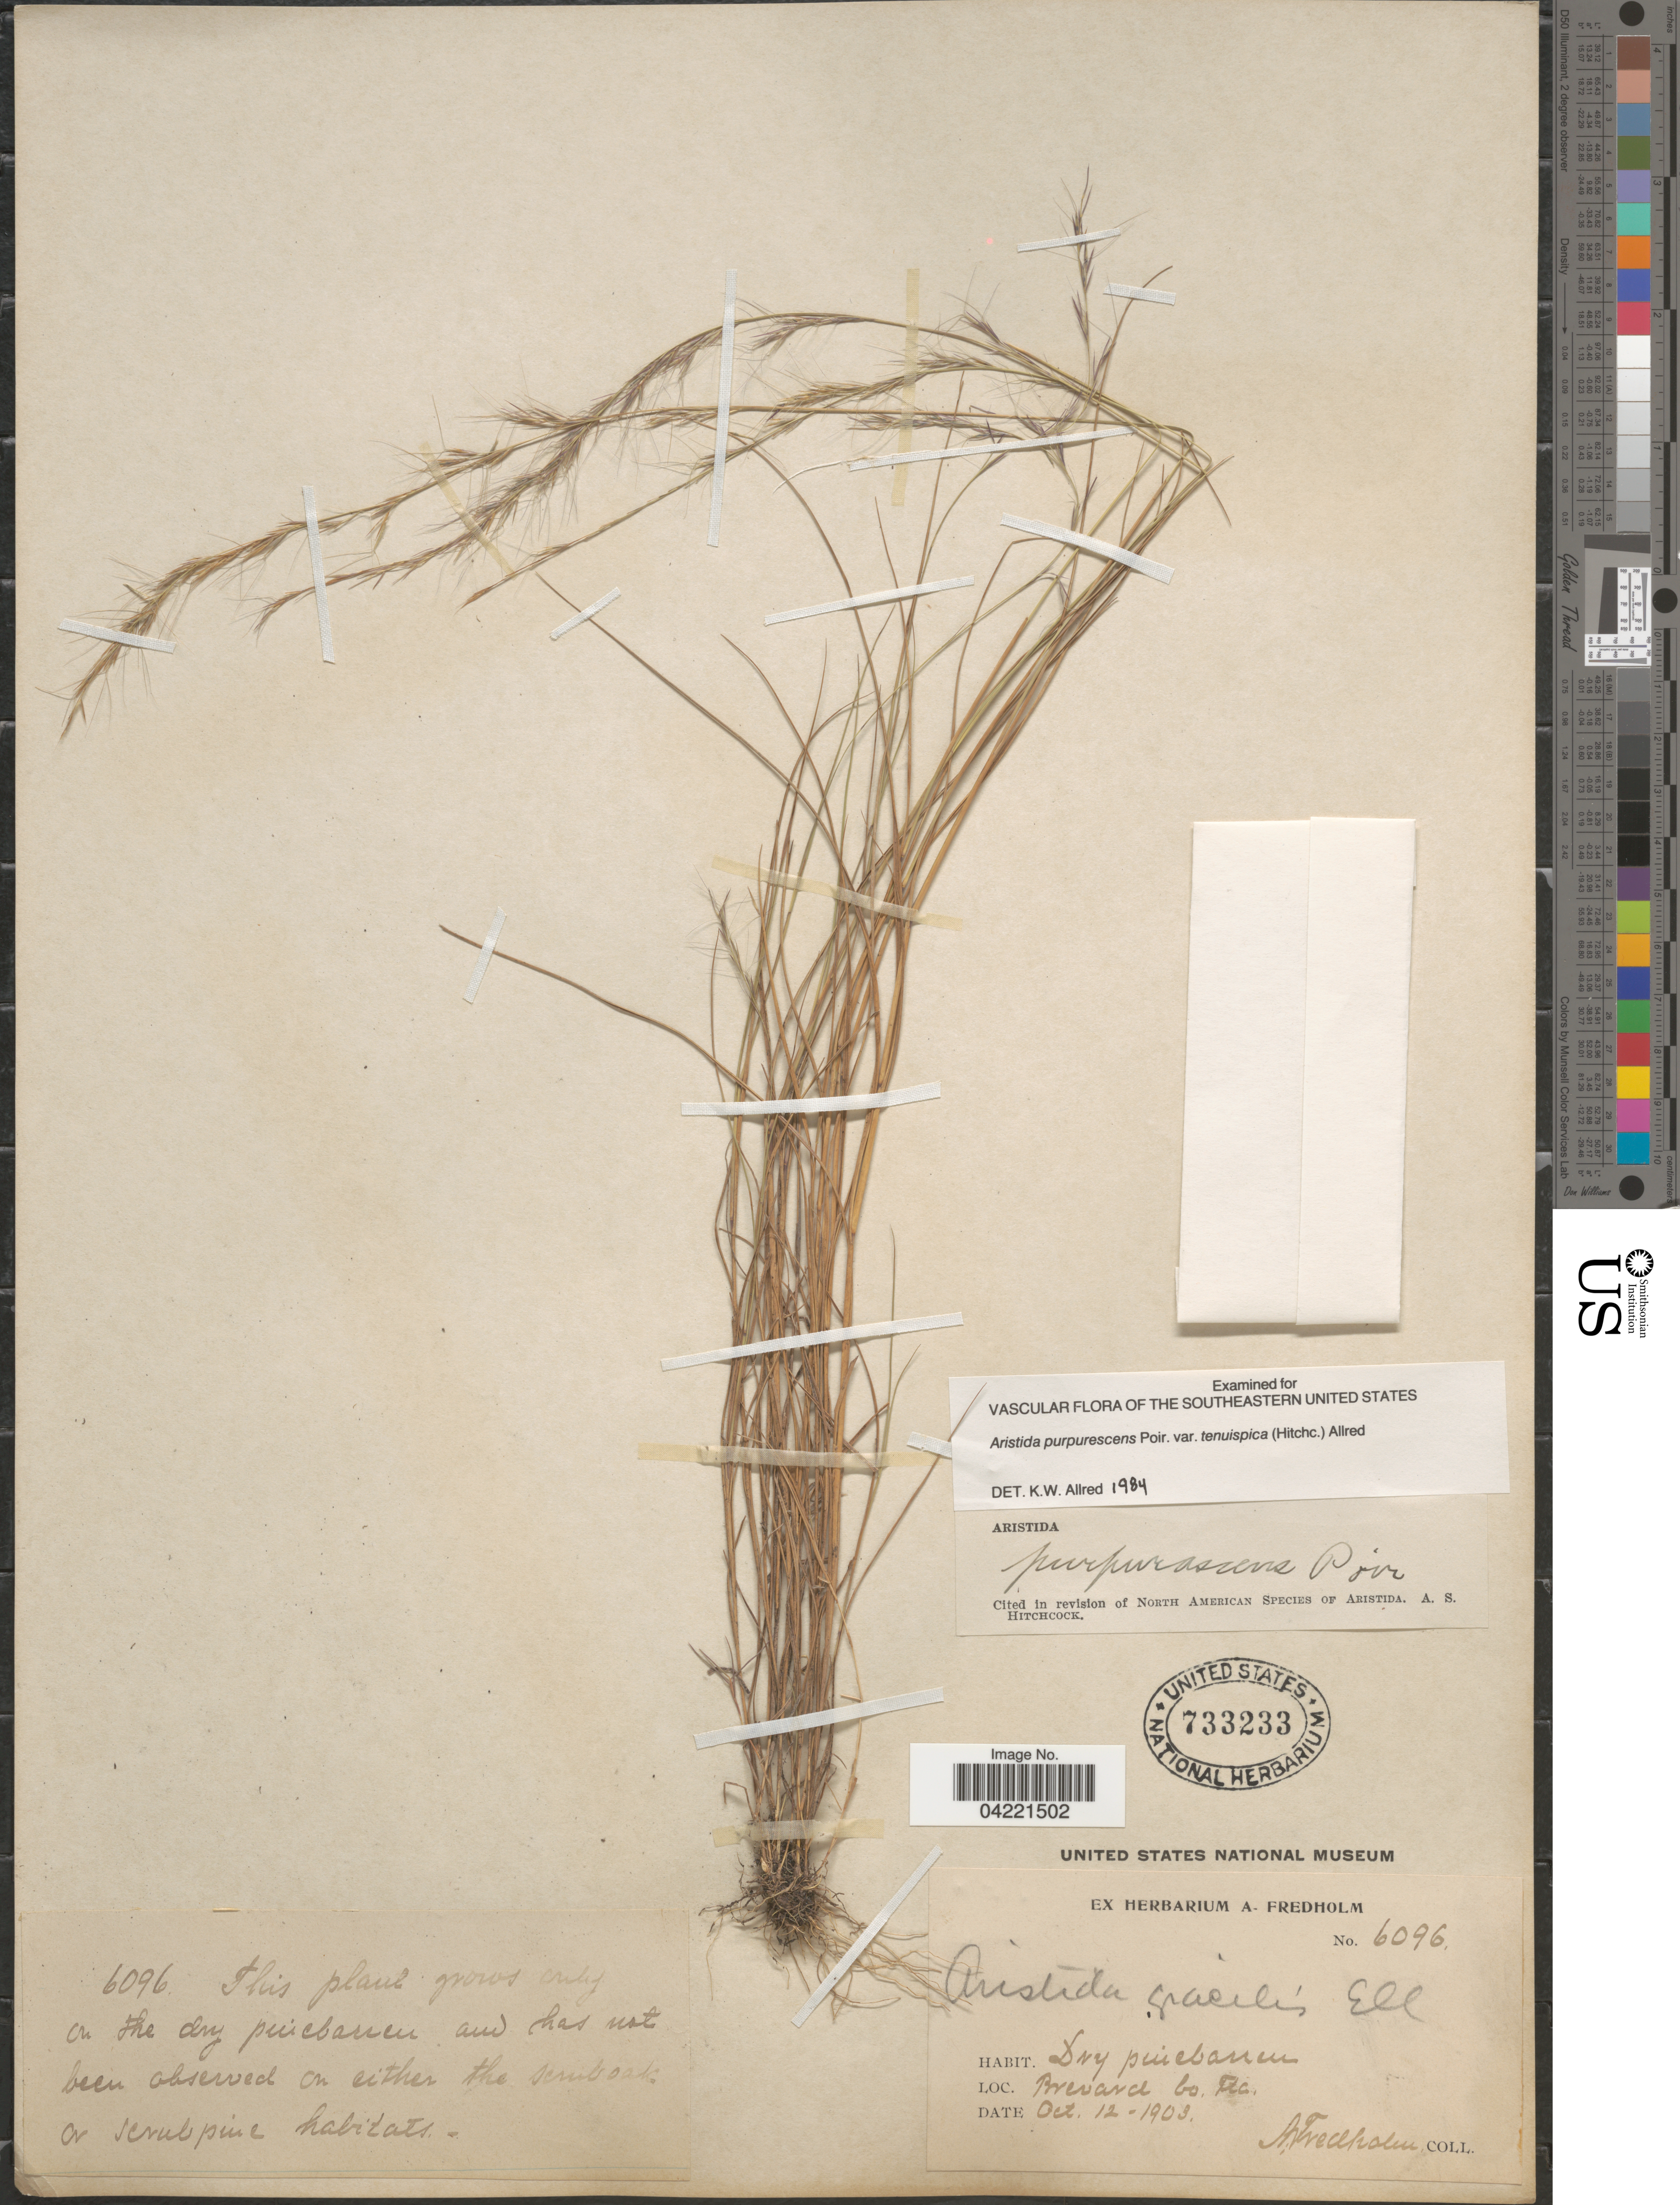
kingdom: Plantae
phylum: Tracheophyta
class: Liliopsida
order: Poales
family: Poaceae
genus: Aristida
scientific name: Aristida purpurascens var. tenuispica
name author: (Hitchc.) Allred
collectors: A. Fredholm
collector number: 6096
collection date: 1903-10-12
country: United States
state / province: Florida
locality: Brevard Co.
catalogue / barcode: US 733233